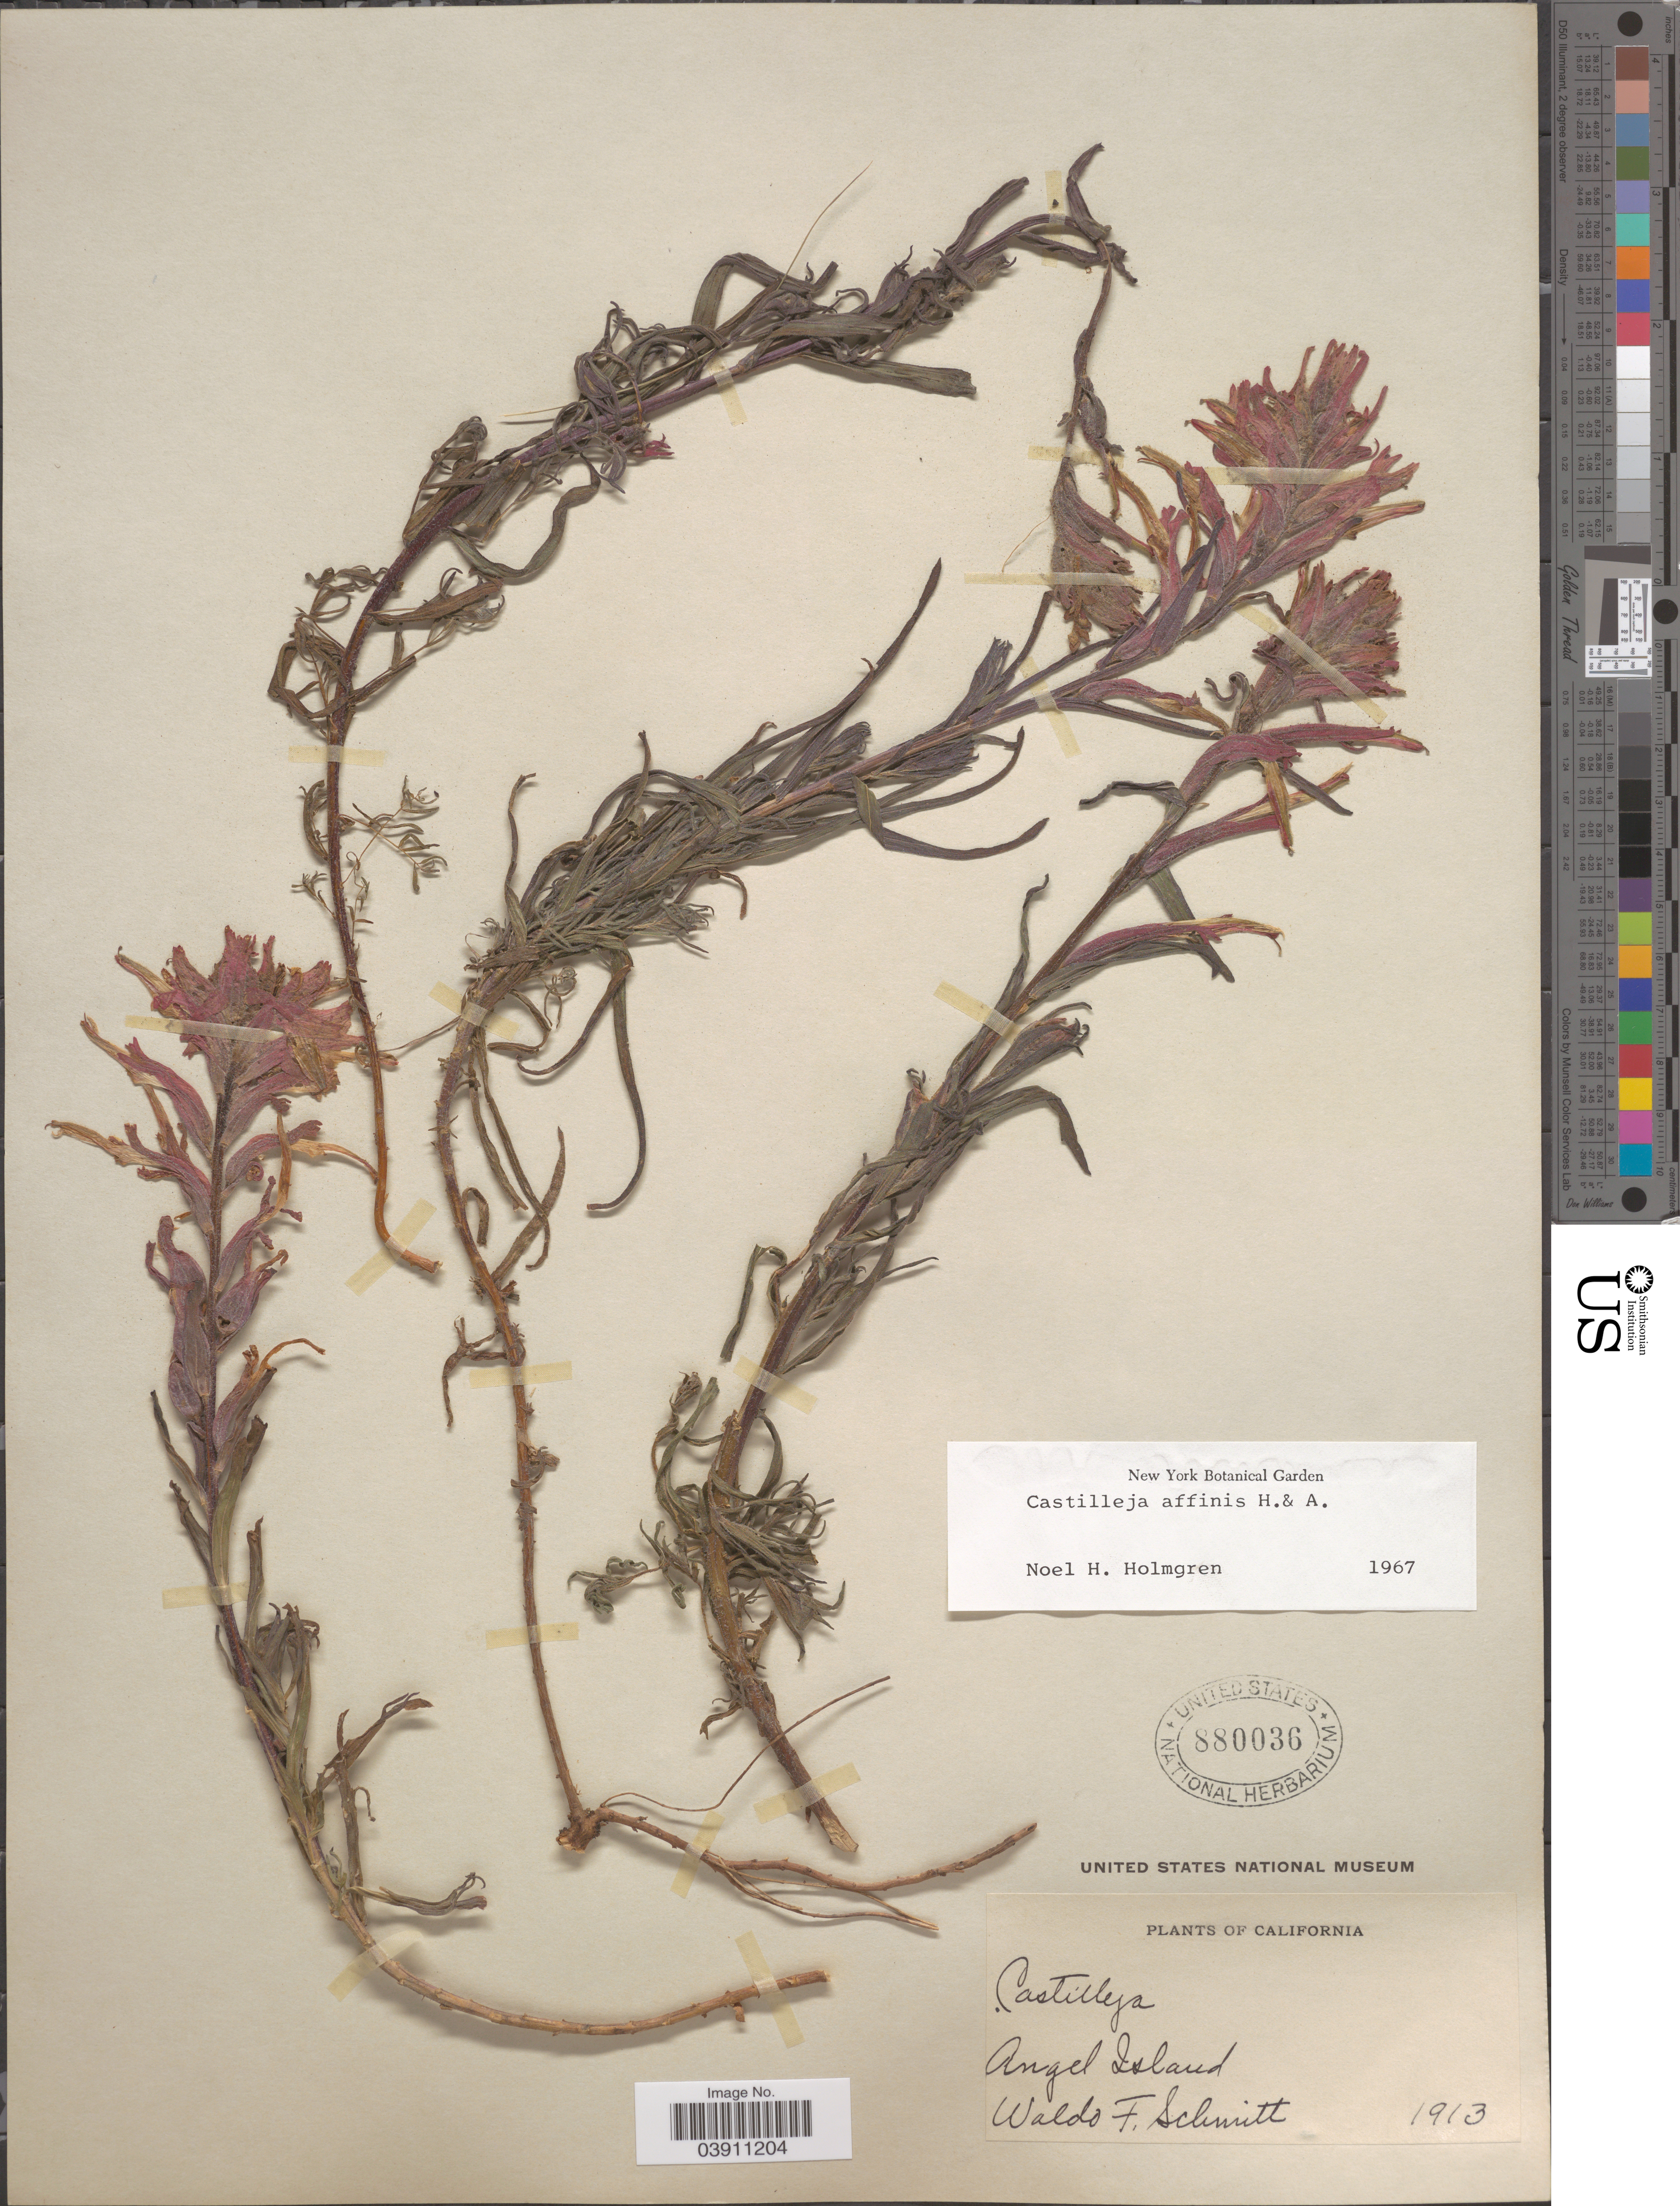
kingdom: Plantae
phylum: Tracheophyta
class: Magnoliopsida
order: Lamiales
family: Orobanchaceae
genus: Castilleja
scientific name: Castilleja affinis subsp. neglecta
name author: (Zeile) T.I. Chuang & Heckard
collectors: W. L. Schmitt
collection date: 1913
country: United States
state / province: California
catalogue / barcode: US 880036